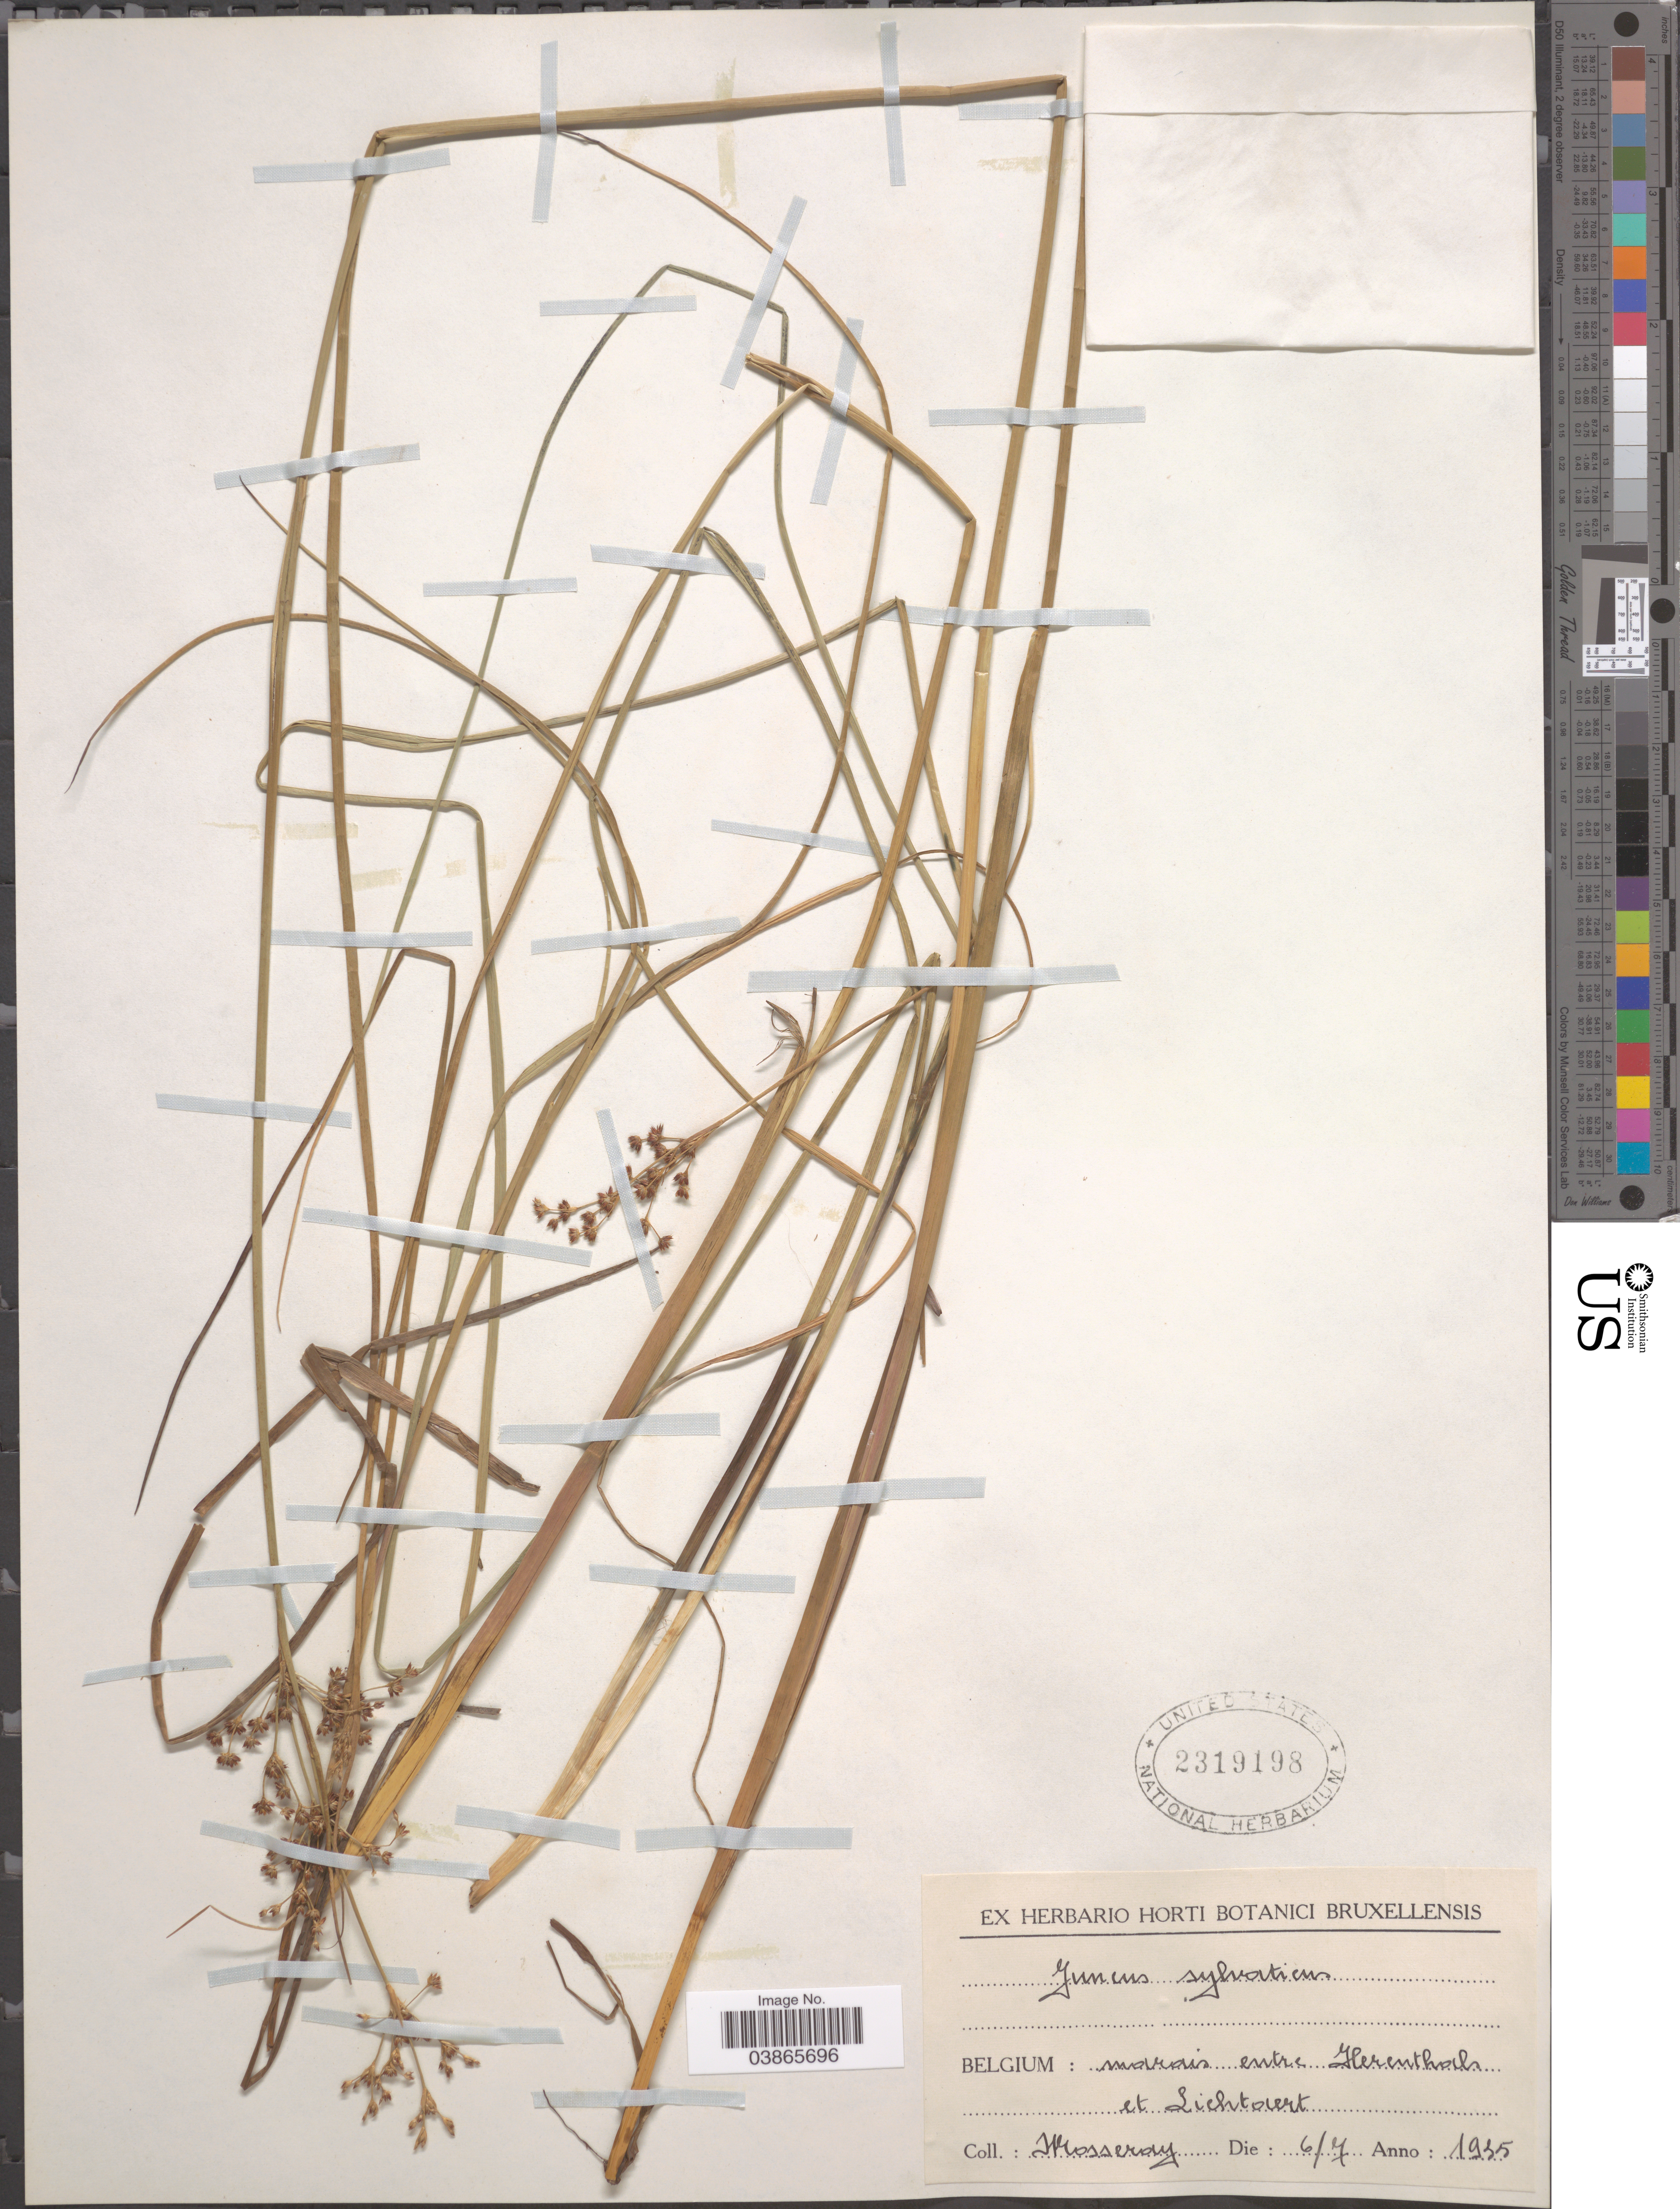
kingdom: Plantae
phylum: Tracheophyta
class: Liliopsida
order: Poales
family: Juncaceae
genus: Juncus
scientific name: Juncus sylvaticus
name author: Huds.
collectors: Mosseray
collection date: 1935-07-06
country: Belgium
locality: Marais entre Herentals et Lichtourt.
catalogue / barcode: US 2319198